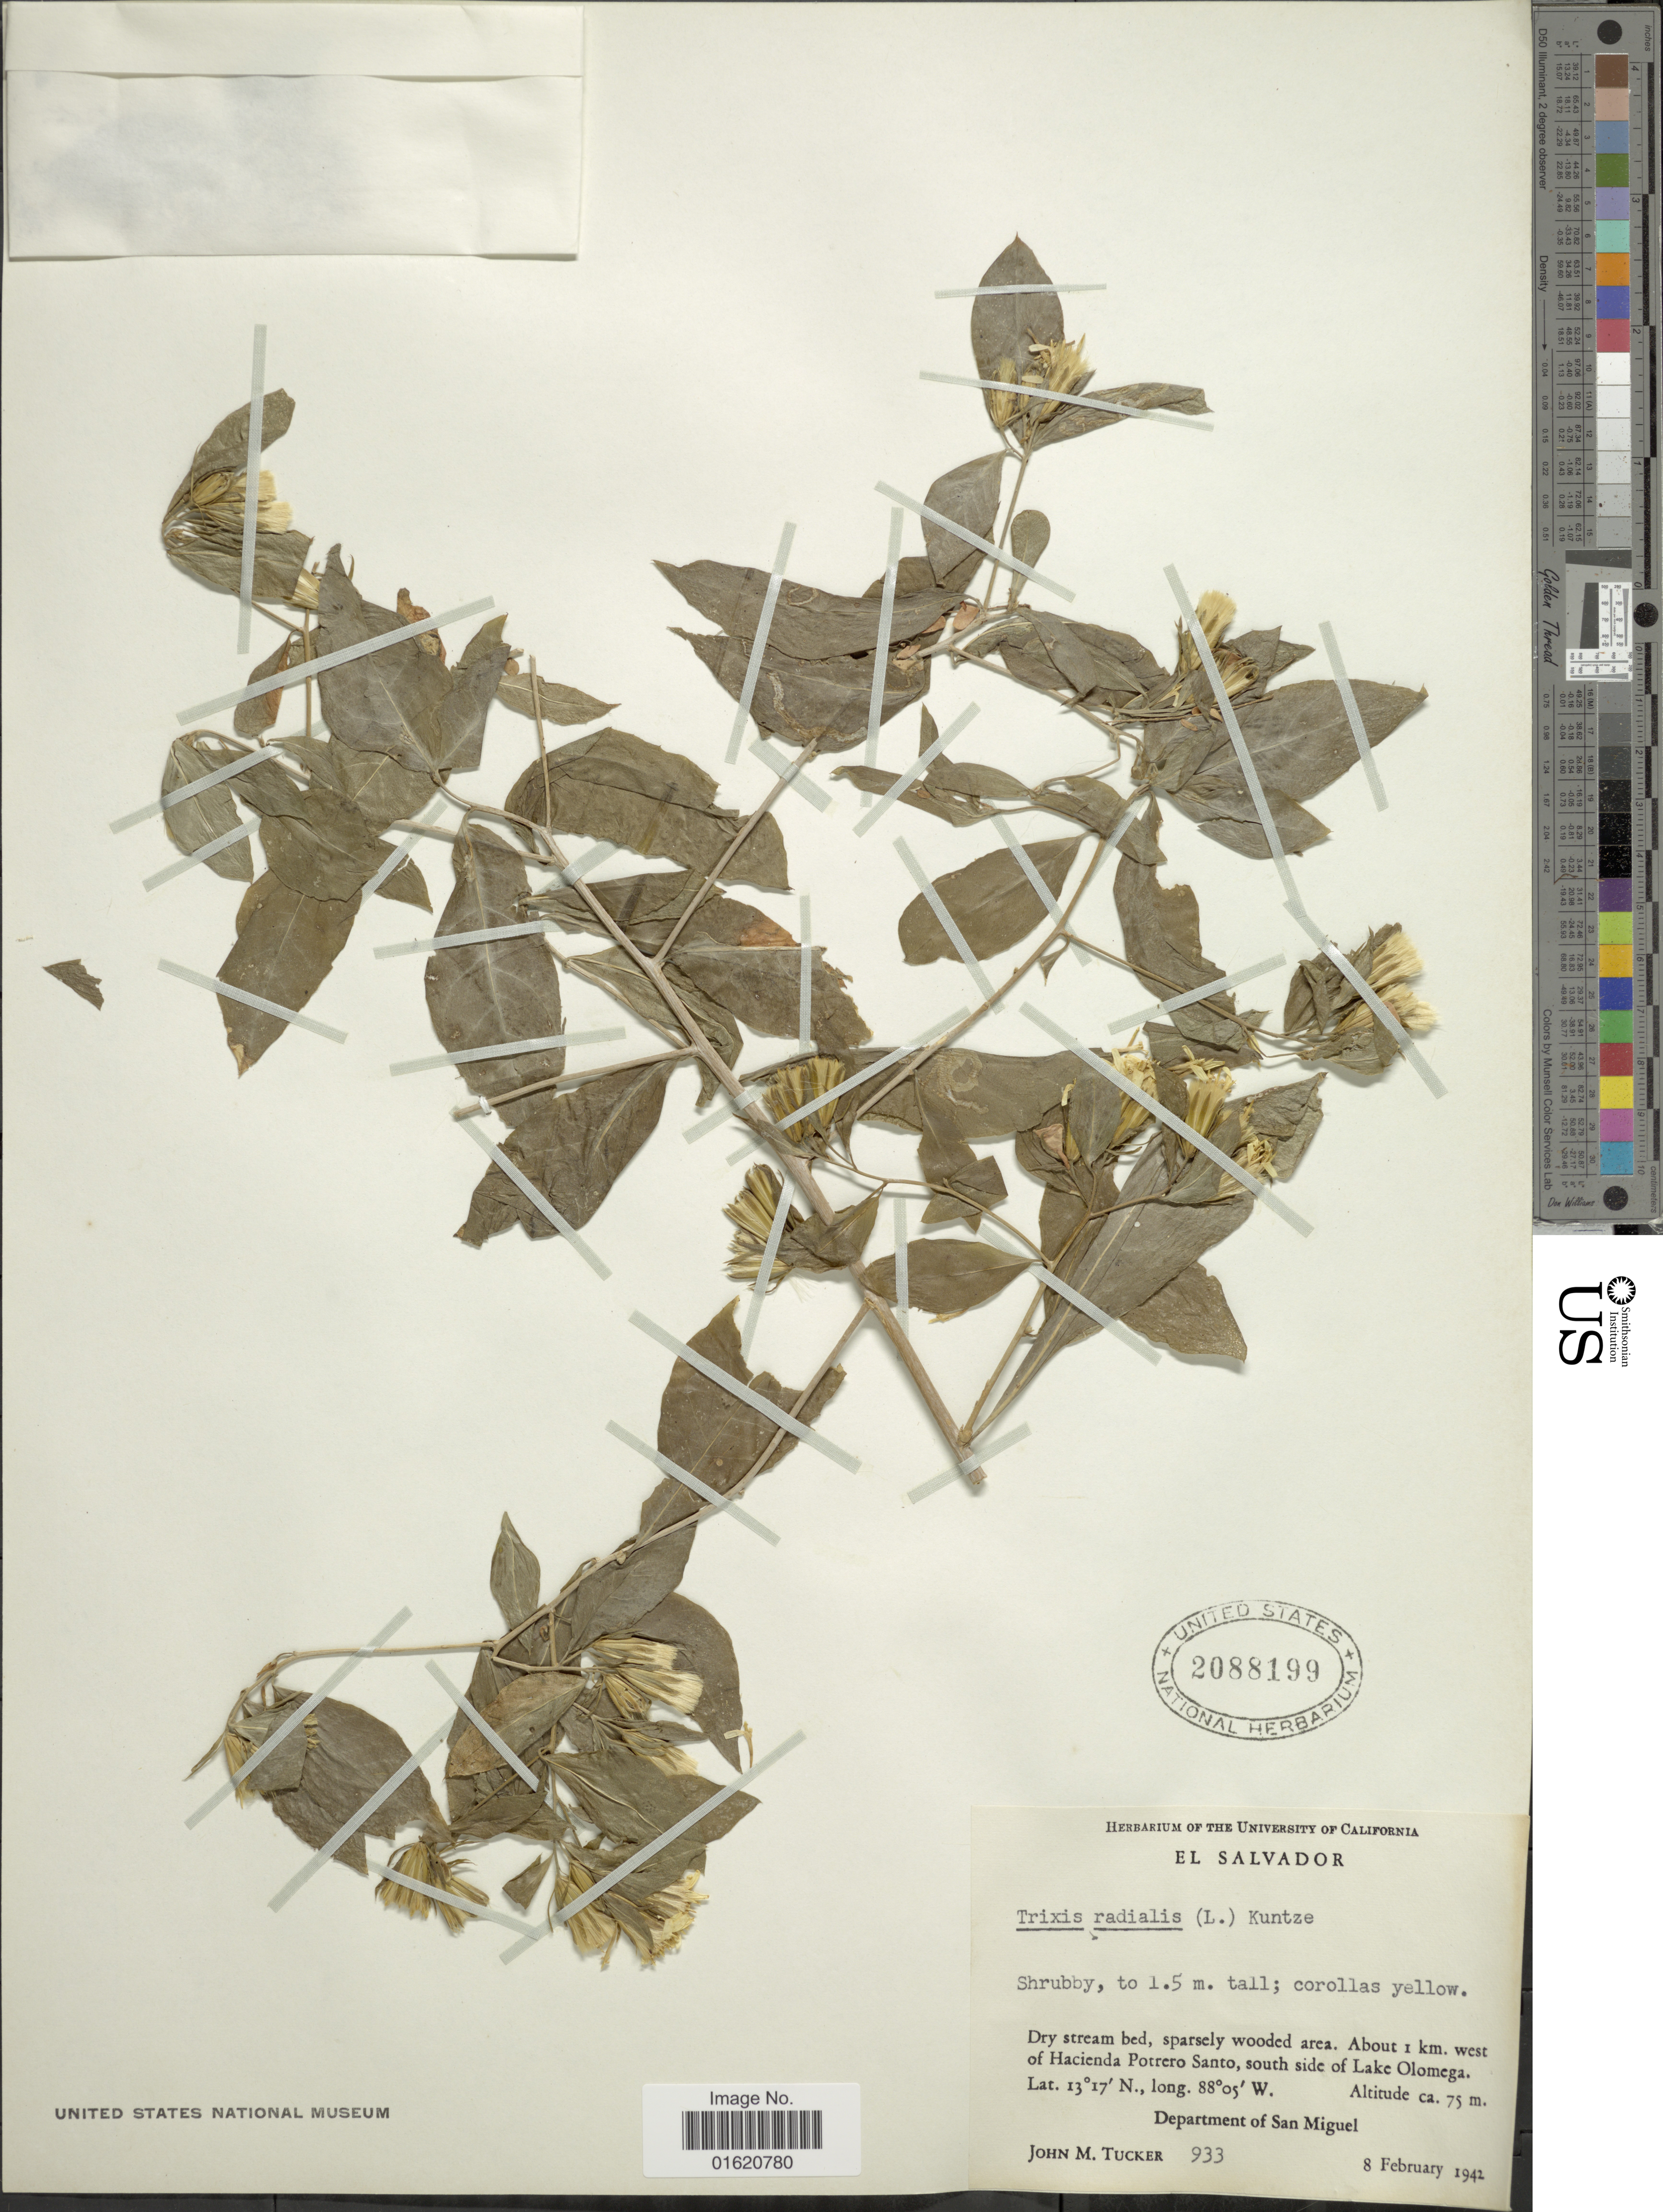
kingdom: Plantae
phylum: Tracheophyta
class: Magnoliopsida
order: Asterales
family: Asteraceae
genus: Trixis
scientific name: Trixis inula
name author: Crantz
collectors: J. M. Tucker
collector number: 933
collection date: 1942-02-08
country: El Salvador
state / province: San Miguel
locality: Dry stream bed, sparsely wooded area, about 1 km, west of Hacienda Potrero Santo, south side of Lake Olomega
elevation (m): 75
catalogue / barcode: US 2088199